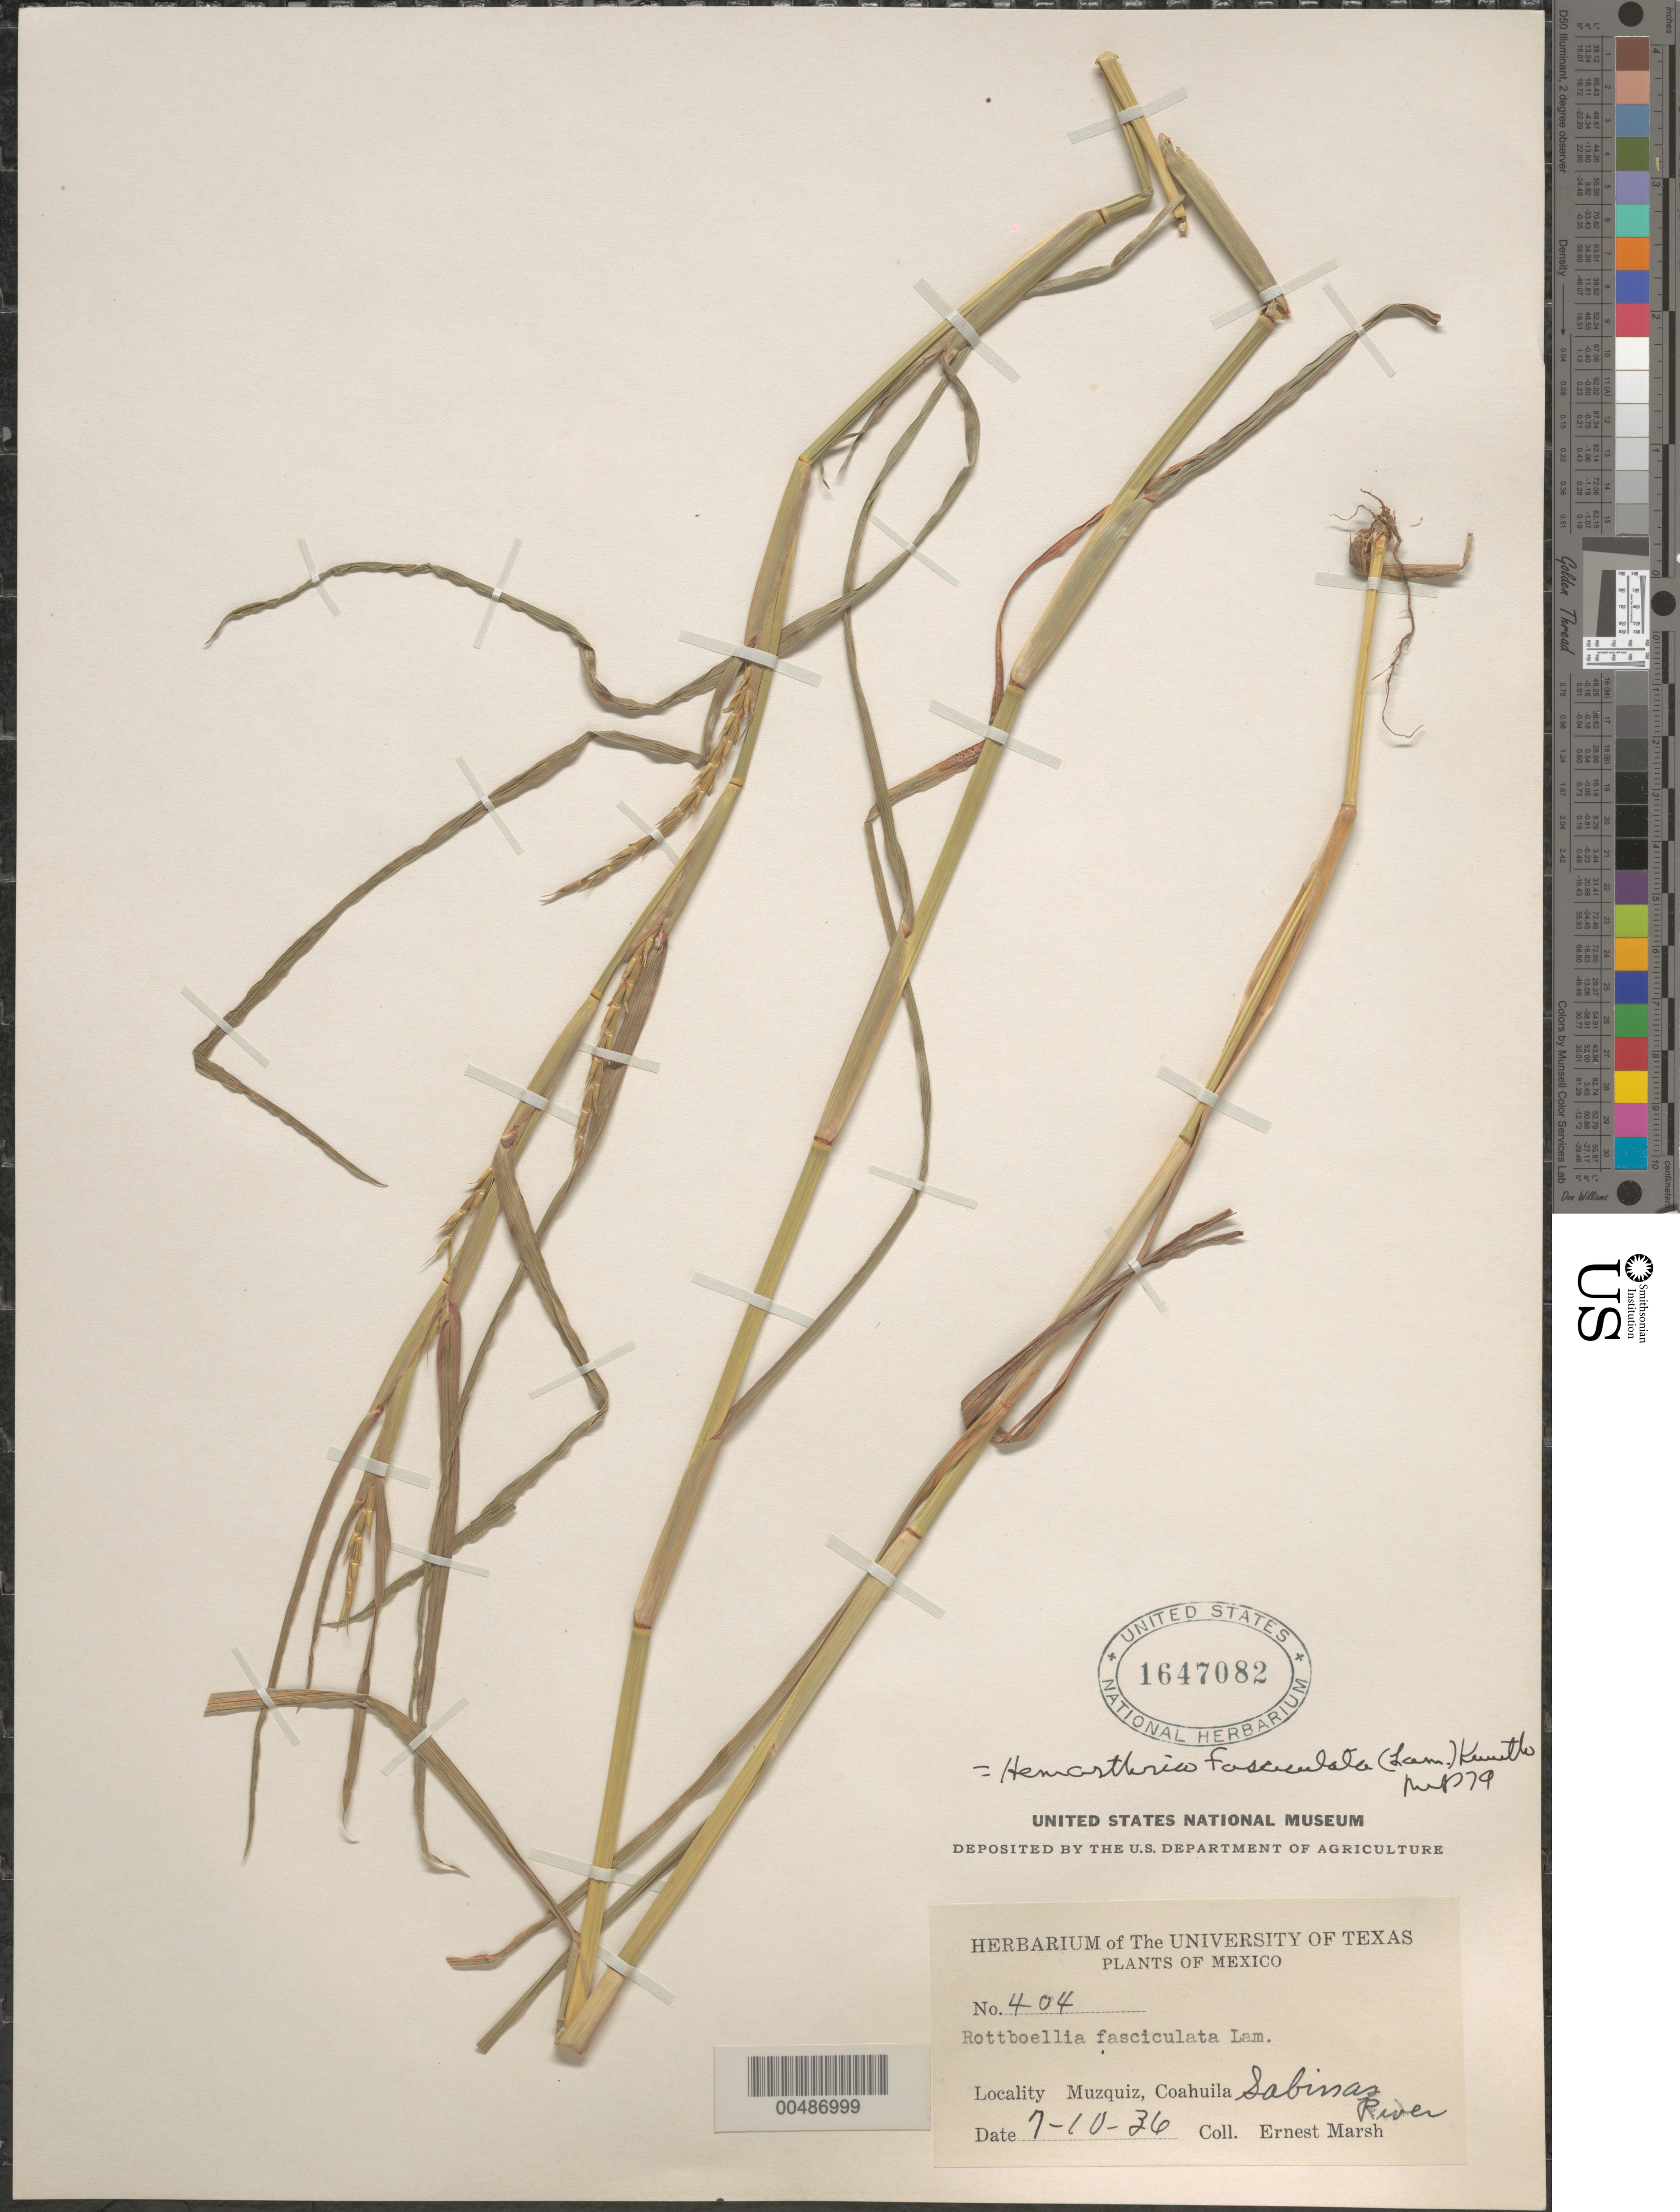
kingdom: Plantae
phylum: Tracheophyta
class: Liliopsida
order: Poales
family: Poaceae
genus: Hemarthria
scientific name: Hemarthria altissima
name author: (Poir.) Stapf & C. E. Hubb.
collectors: E. Marsh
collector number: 404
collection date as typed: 10 Jul 1936 to 7 Oct 1936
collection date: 1936-07-10/1936-10-07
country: Mexico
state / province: Coahuila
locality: Muzquiz, Sabinas River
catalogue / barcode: US 1647082